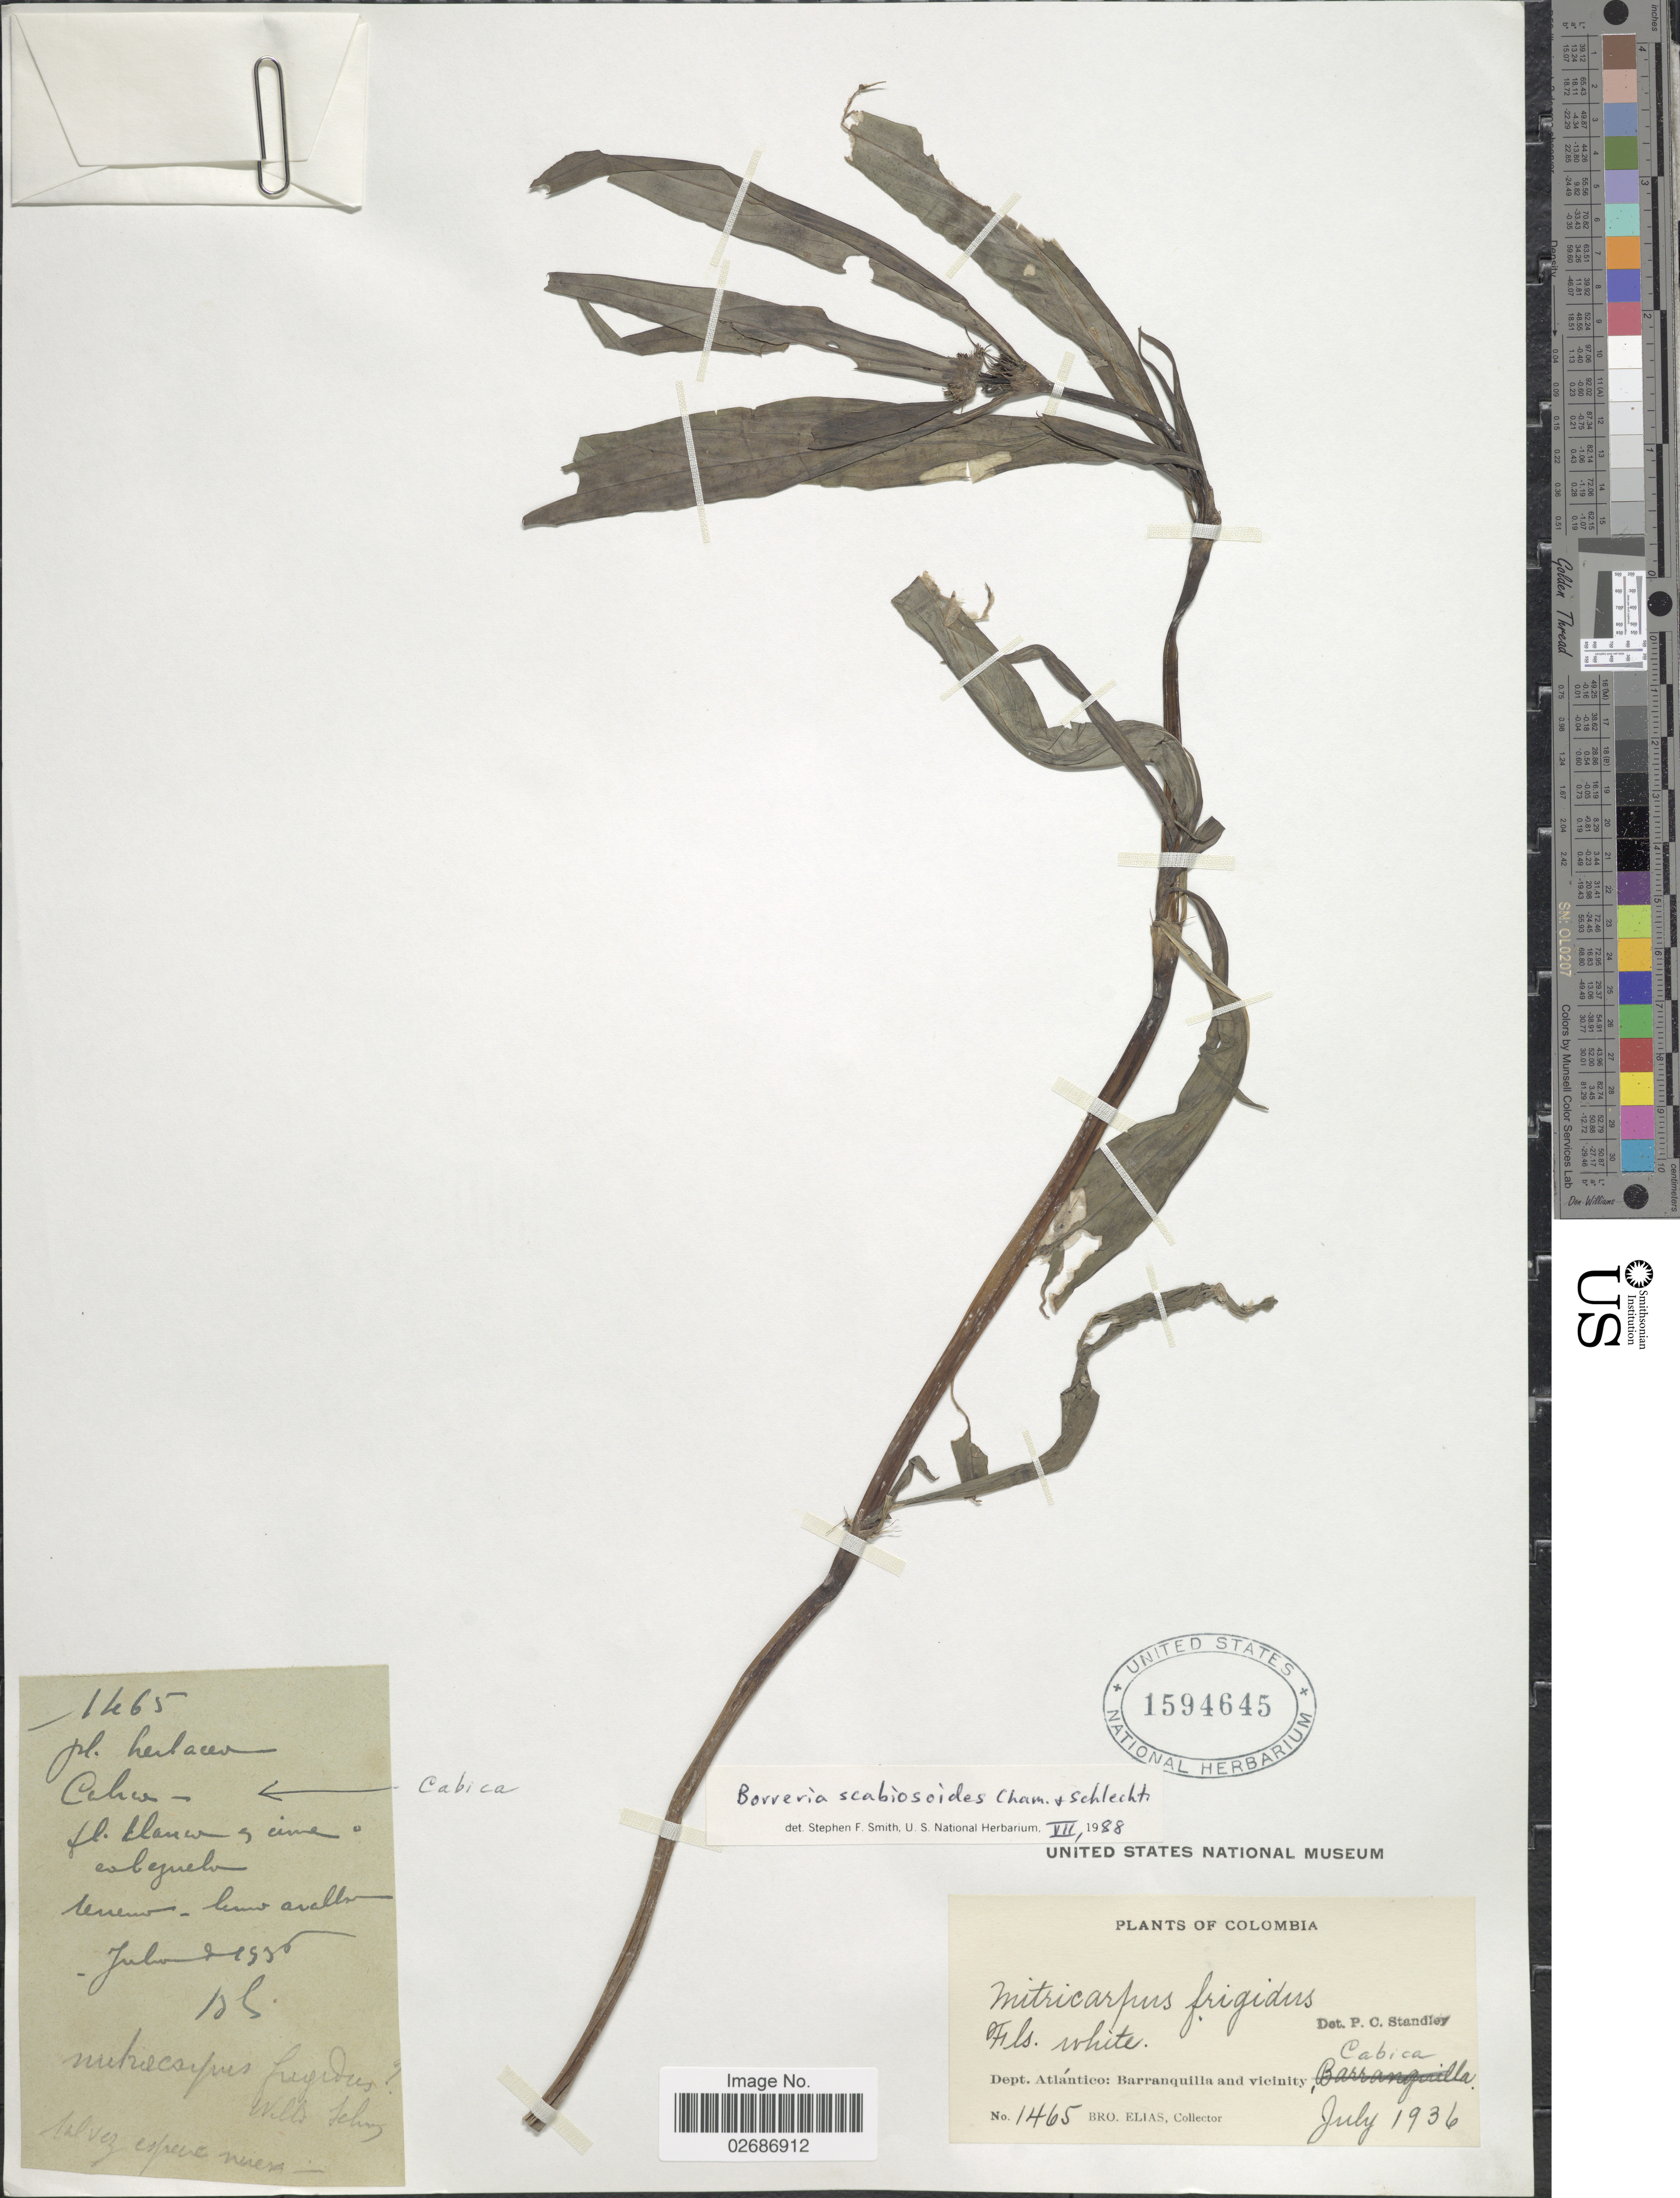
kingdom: Plantae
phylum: Tracheophyta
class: Magnoliopsida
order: Gentianales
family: Rubiaceae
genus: Borreria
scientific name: Borreria scabiosoides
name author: Cham. & Schltdl.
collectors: Bro. Elias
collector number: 1465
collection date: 1936-07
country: Colombia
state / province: Atlántico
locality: Barranquilla and vicinity, Cabica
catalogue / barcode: US 1594645